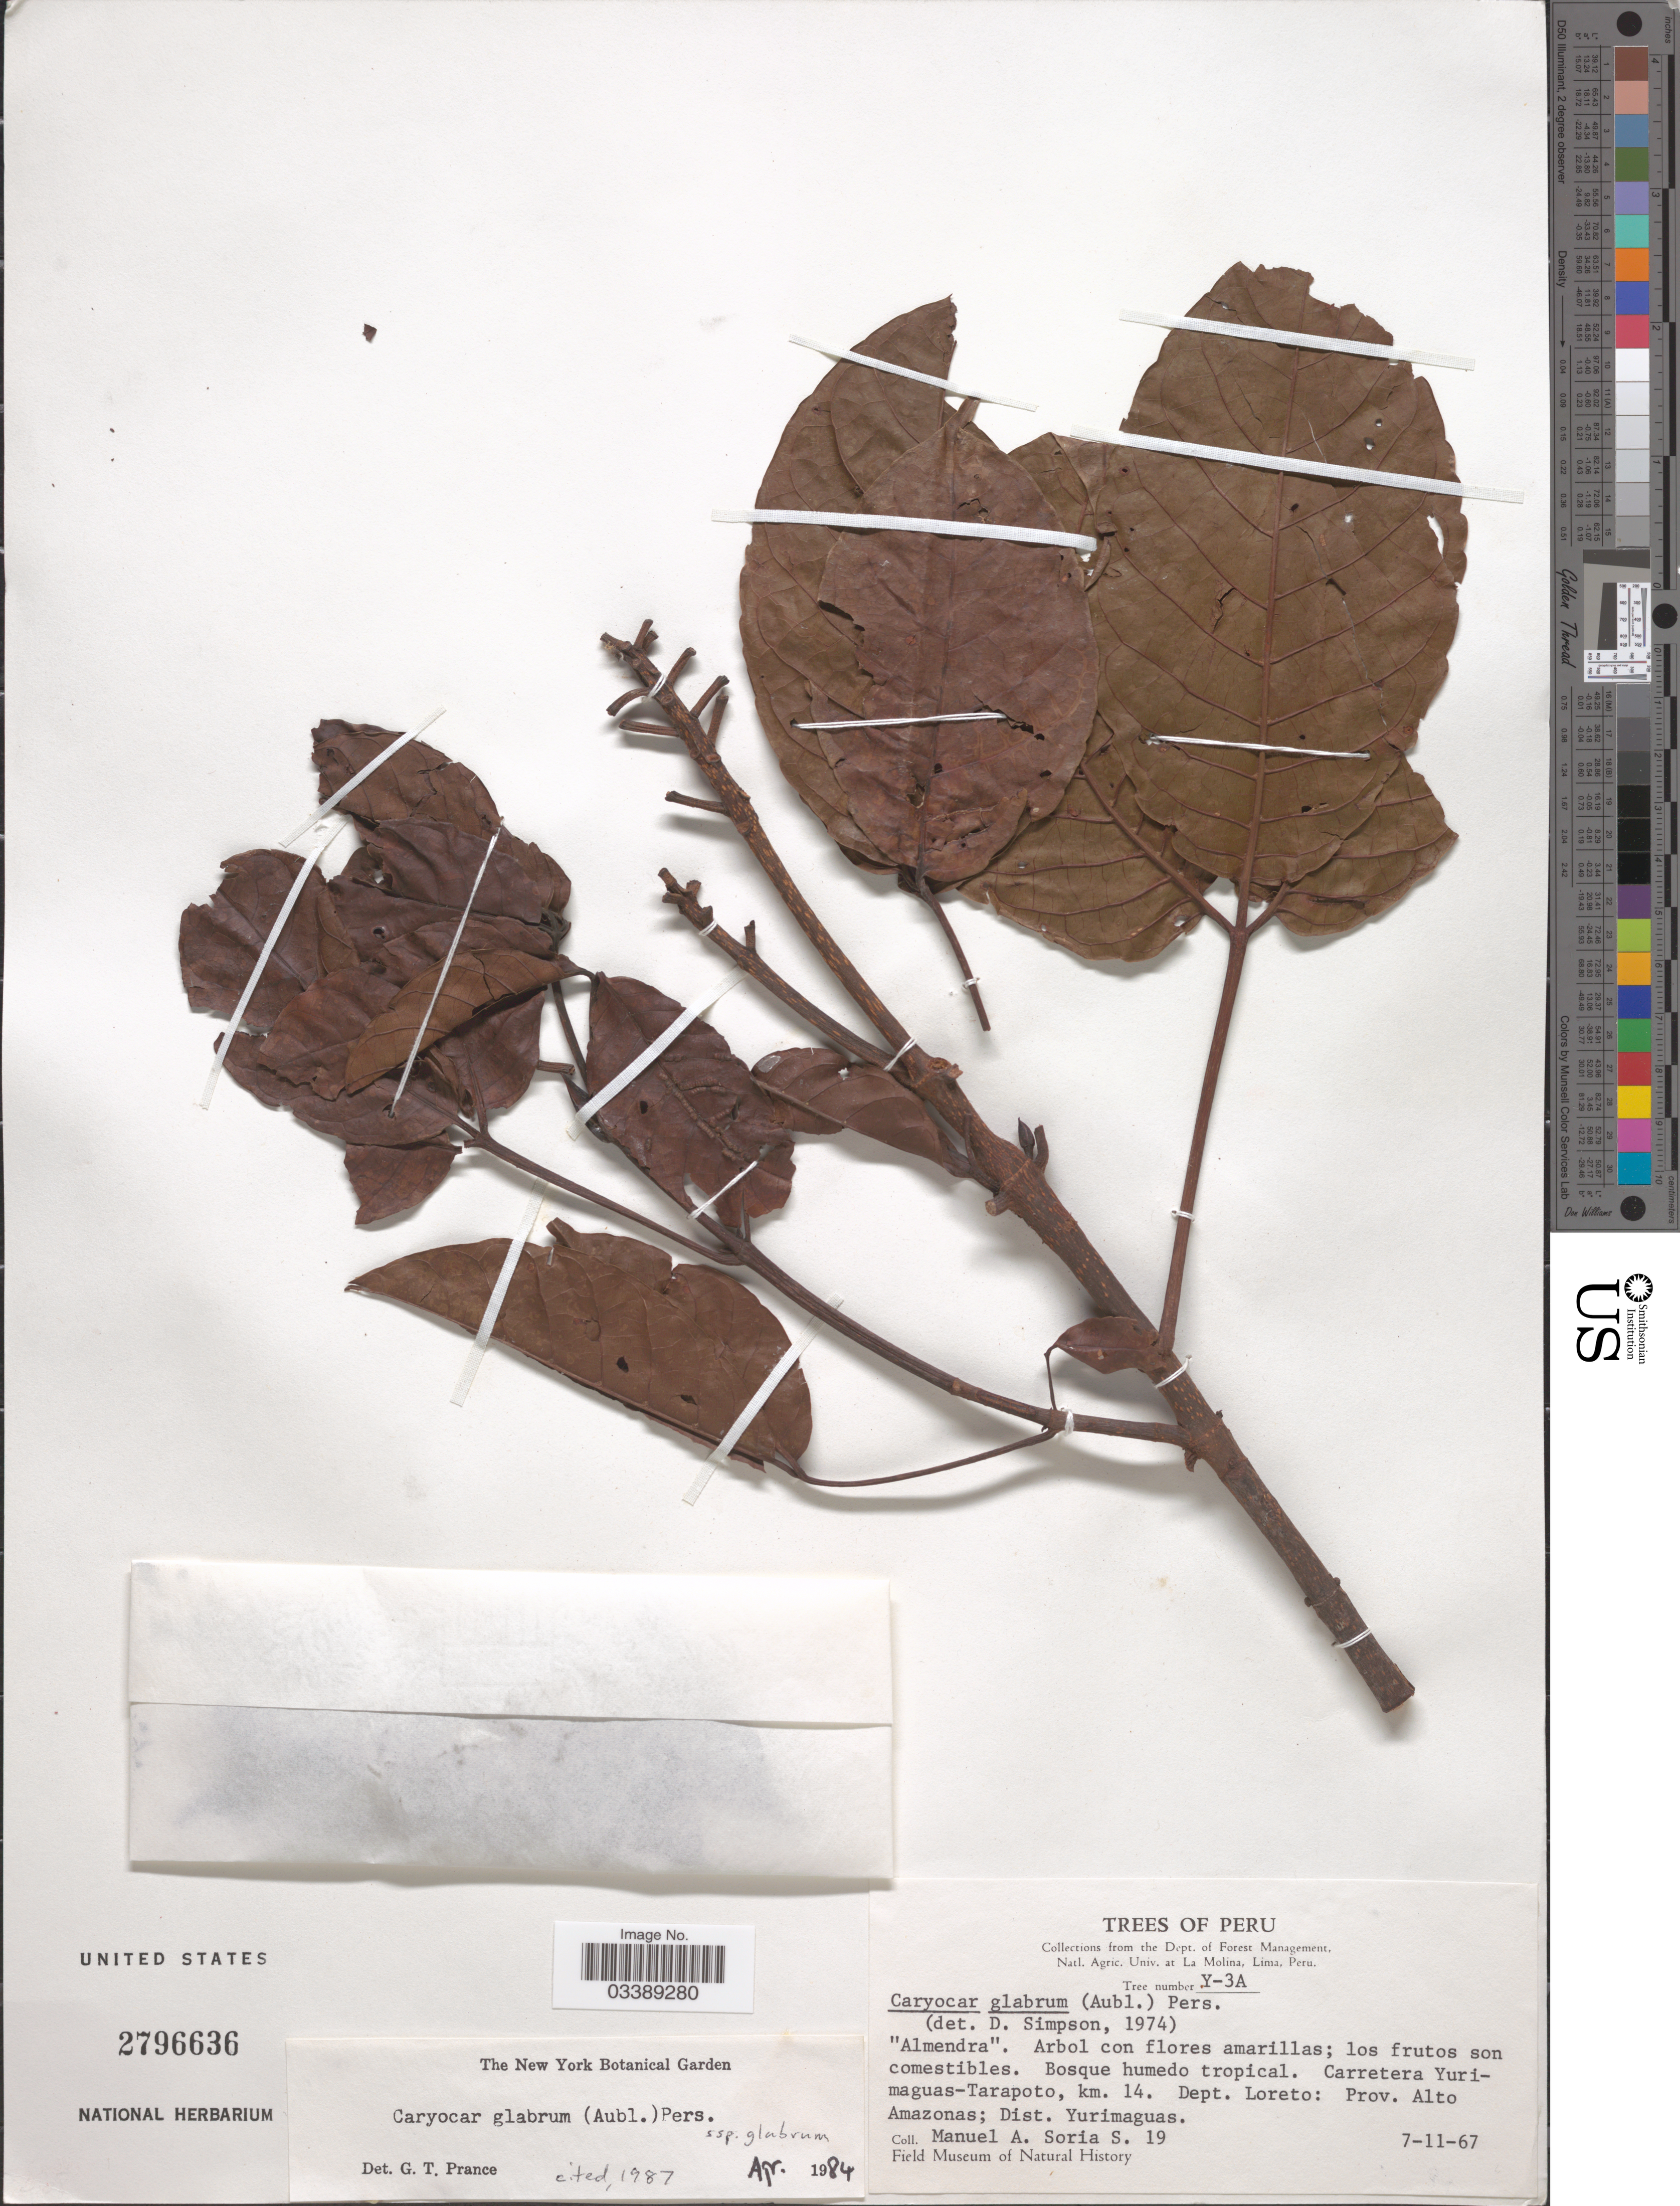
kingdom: Plantae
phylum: Tracheophyta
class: Magnoliopsida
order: Malpighiales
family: Caryocaraceae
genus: Caryocar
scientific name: Caryocar glabrum subsp. glabrum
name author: (Aubl.) Pers.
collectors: M. Soria S.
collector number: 19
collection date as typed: Transcribed d/m/y: 7/11/67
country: Peru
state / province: Loreto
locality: Carretera Yurimaguas-Tarapoto, km. 14. Dept. Loreto: Prov. Alto Amazonas; Dist. Yurimaguas.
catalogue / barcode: US 2796636